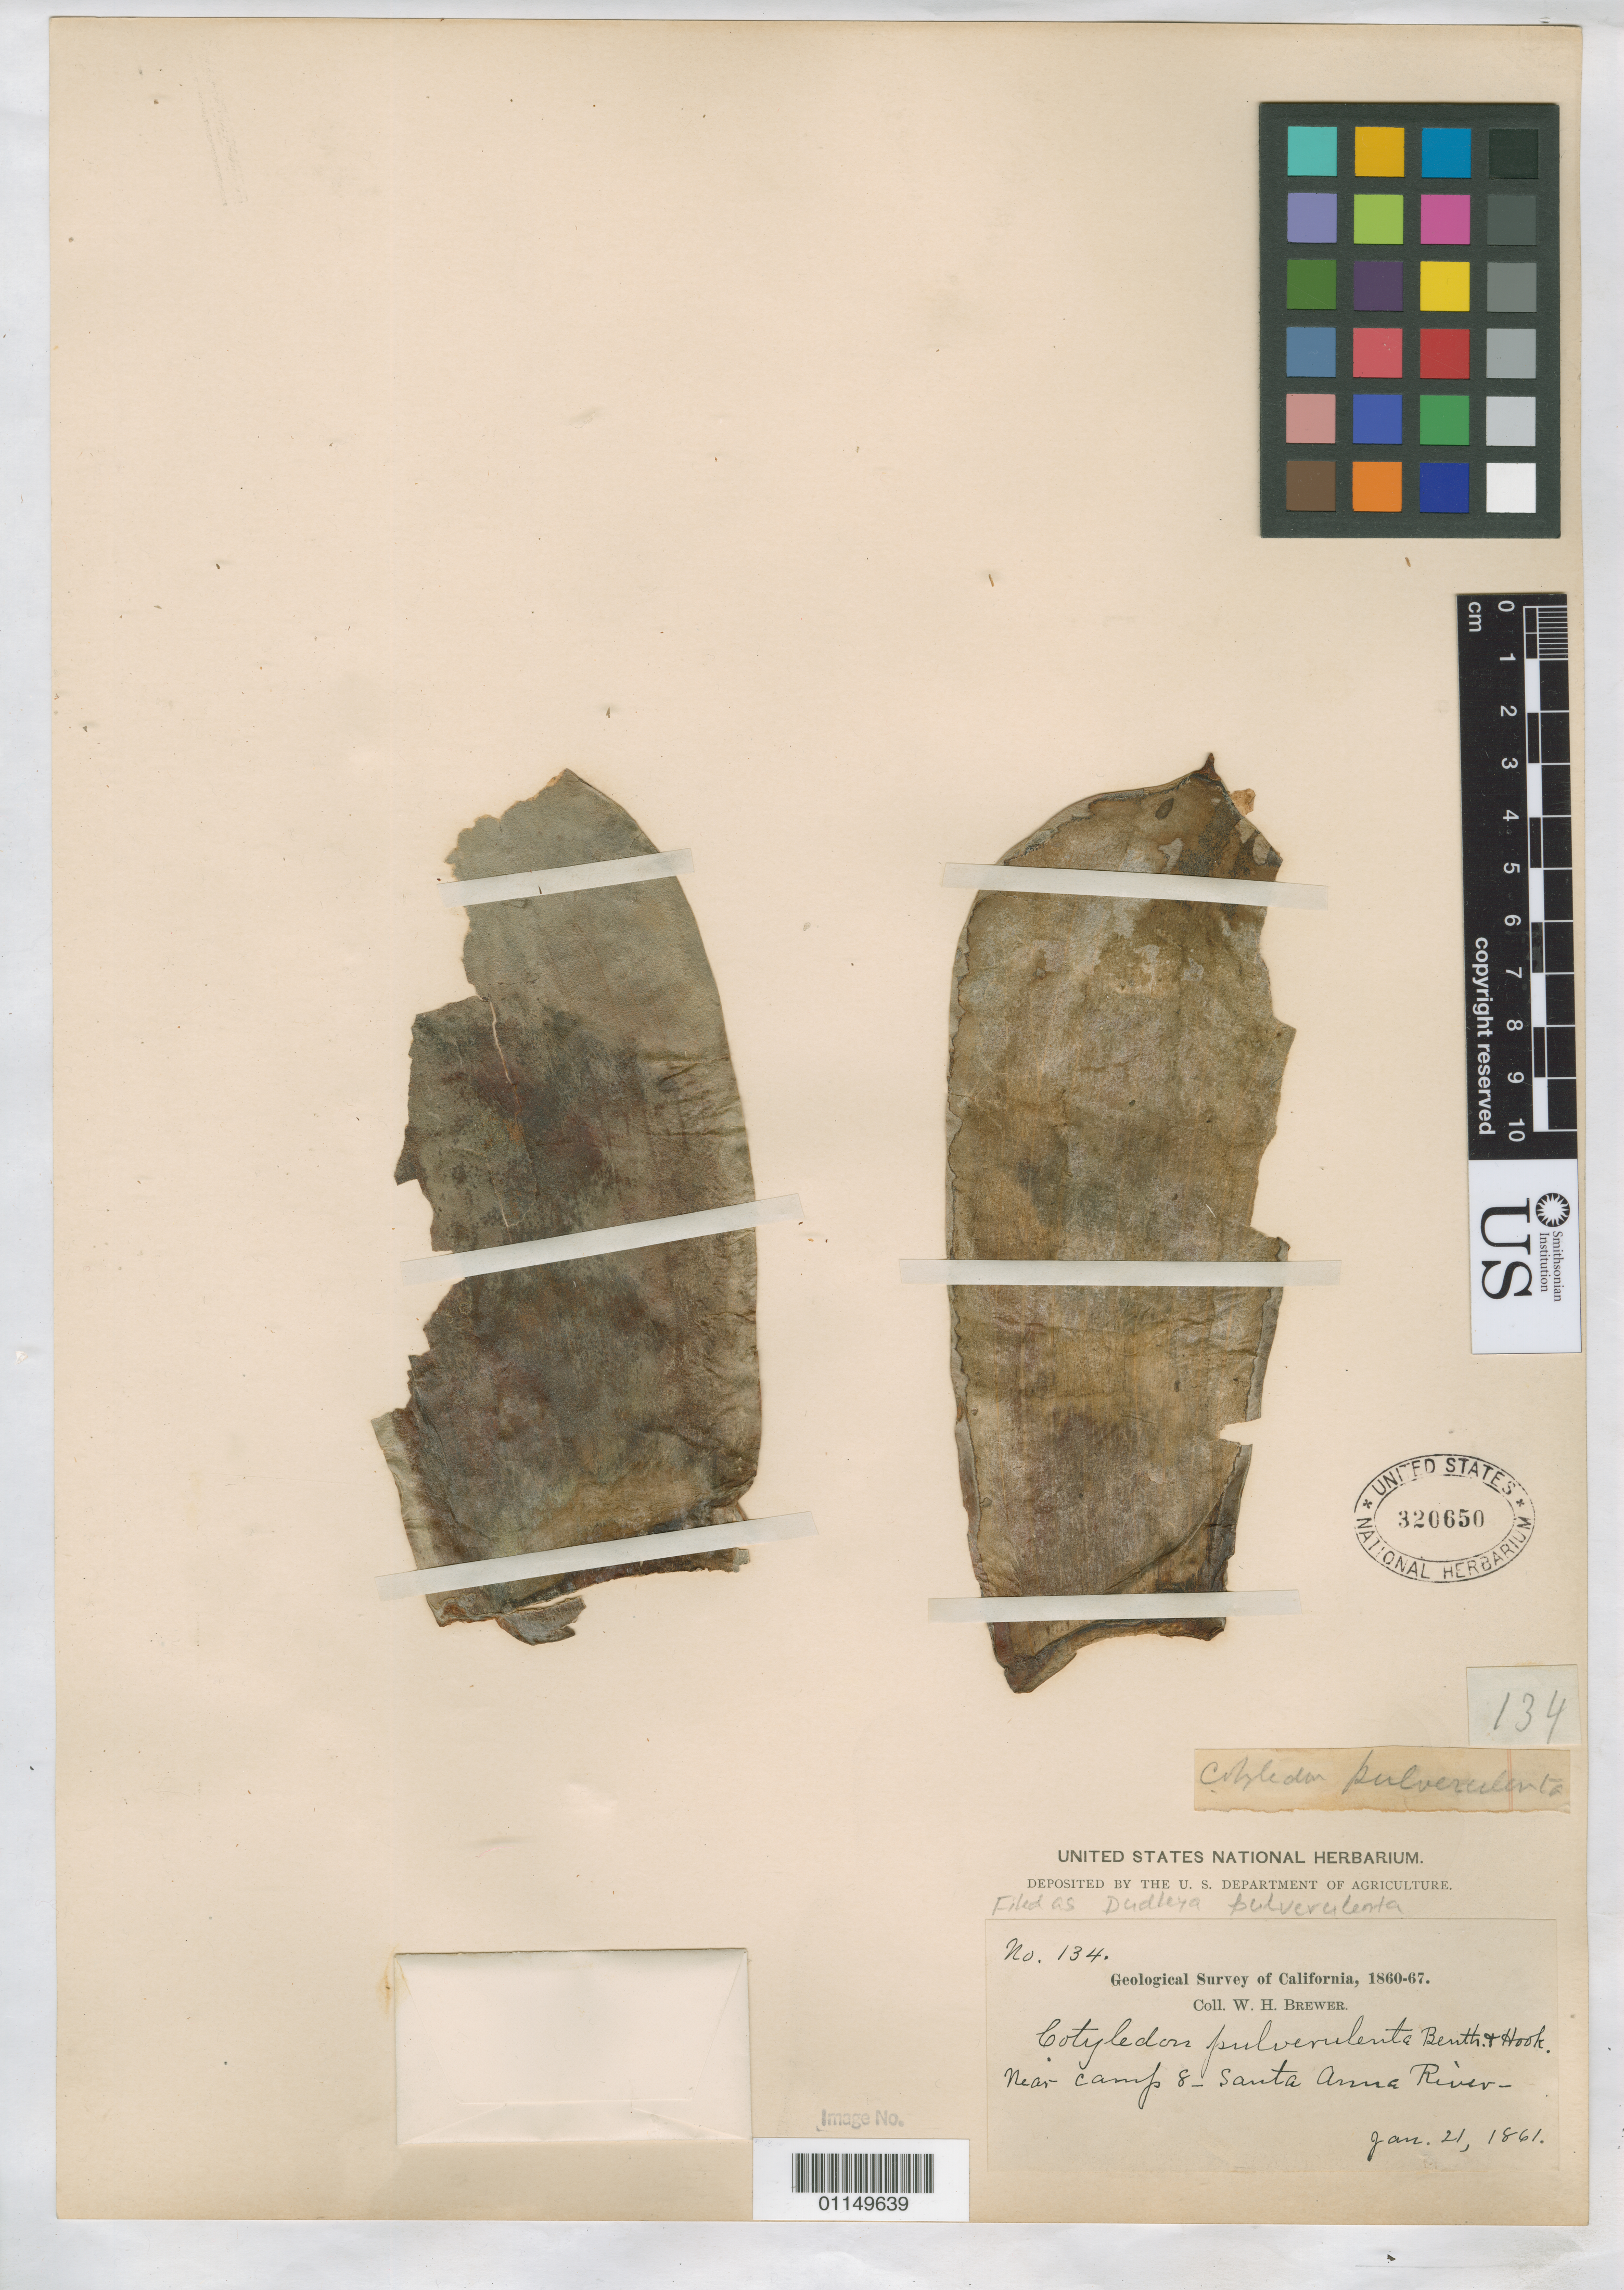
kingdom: Plantae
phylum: Tracheophyta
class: Magnoliopsida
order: Saxifragales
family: Crassulaceae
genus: Dudleya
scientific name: Dudleya pulverulenta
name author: (Nutt.) Britton & Rose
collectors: W. H. Brewer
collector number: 134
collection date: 1861-01-21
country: United States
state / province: California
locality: Near Camp 8. Santa Ana River.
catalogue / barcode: US 320650